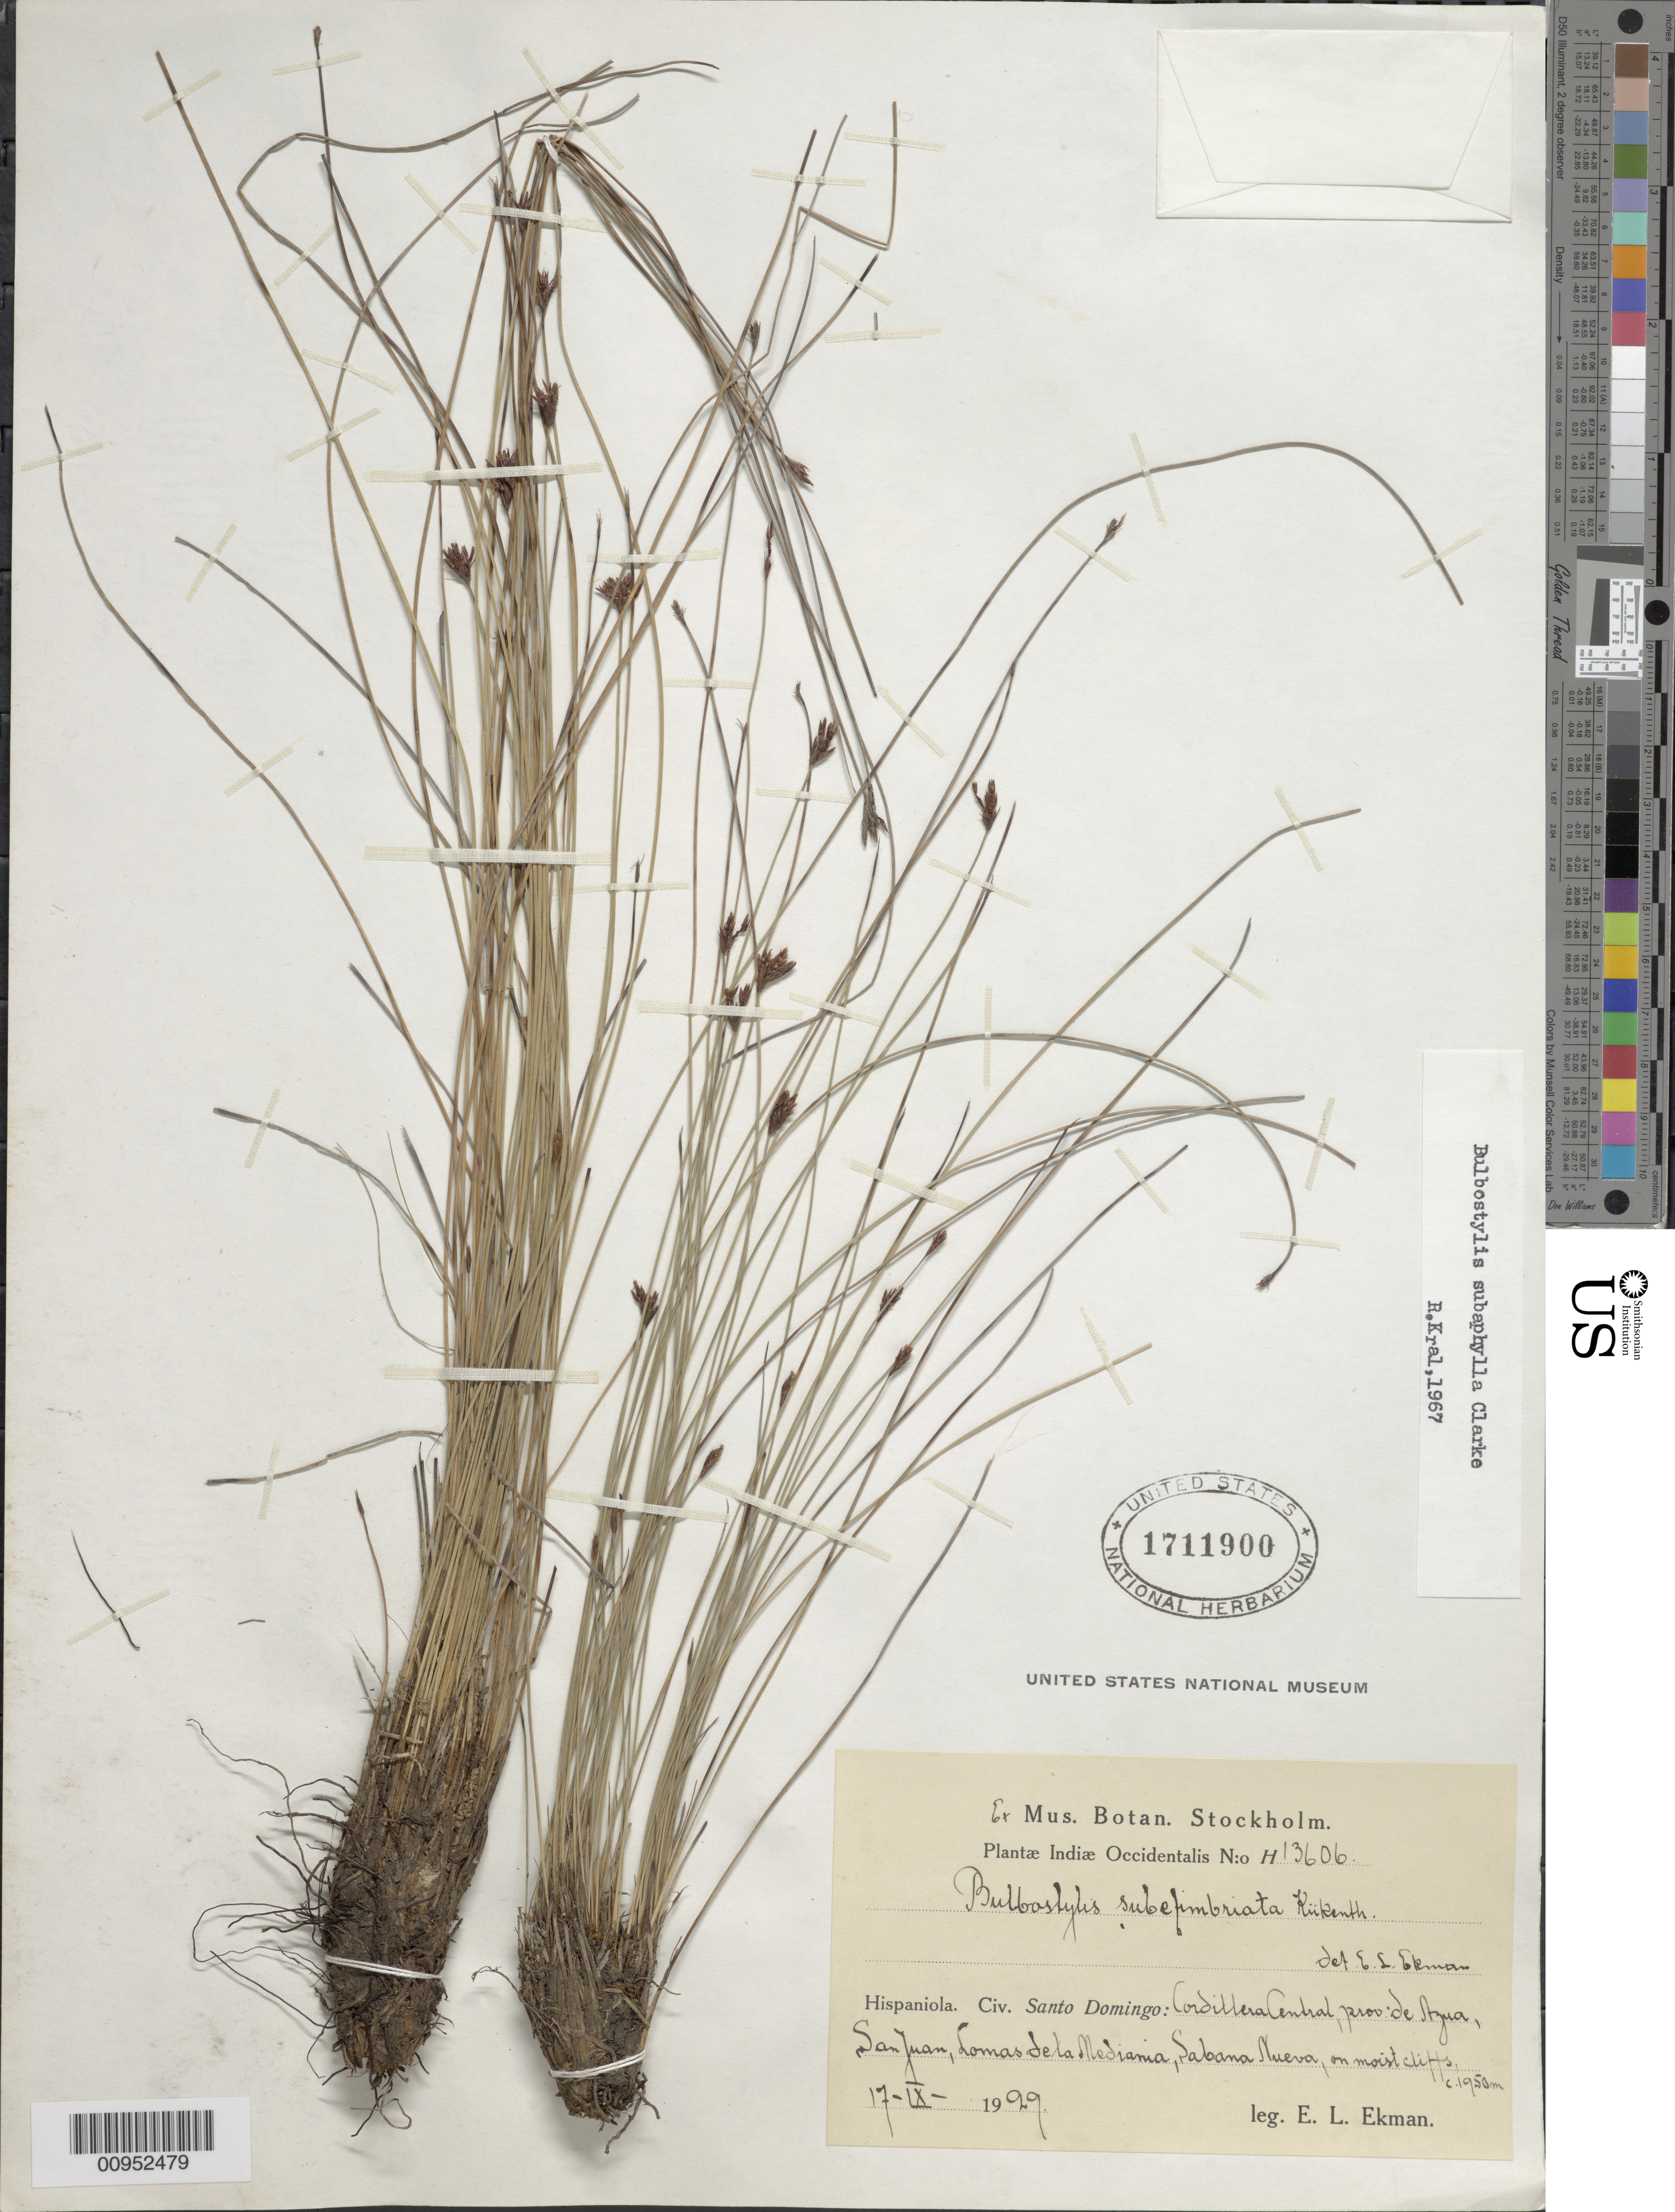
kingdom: Plantae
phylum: Tracheophyta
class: Liliopsida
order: Poales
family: Cyperaceae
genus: Bulbostylis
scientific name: Bulbostylis subaphylla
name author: C.B. Clarke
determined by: Kral, Robert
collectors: E. L. Ekman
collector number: H 13606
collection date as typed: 17 Sep 1929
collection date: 1929-09-17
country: Dominican Republic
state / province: Azua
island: Hispaniola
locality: Cordillera Central, San Juan, Lomas de la Mediana, Sabana Nueva, cliffs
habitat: On moist cliffs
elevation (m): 1950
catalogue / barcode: US 1711900